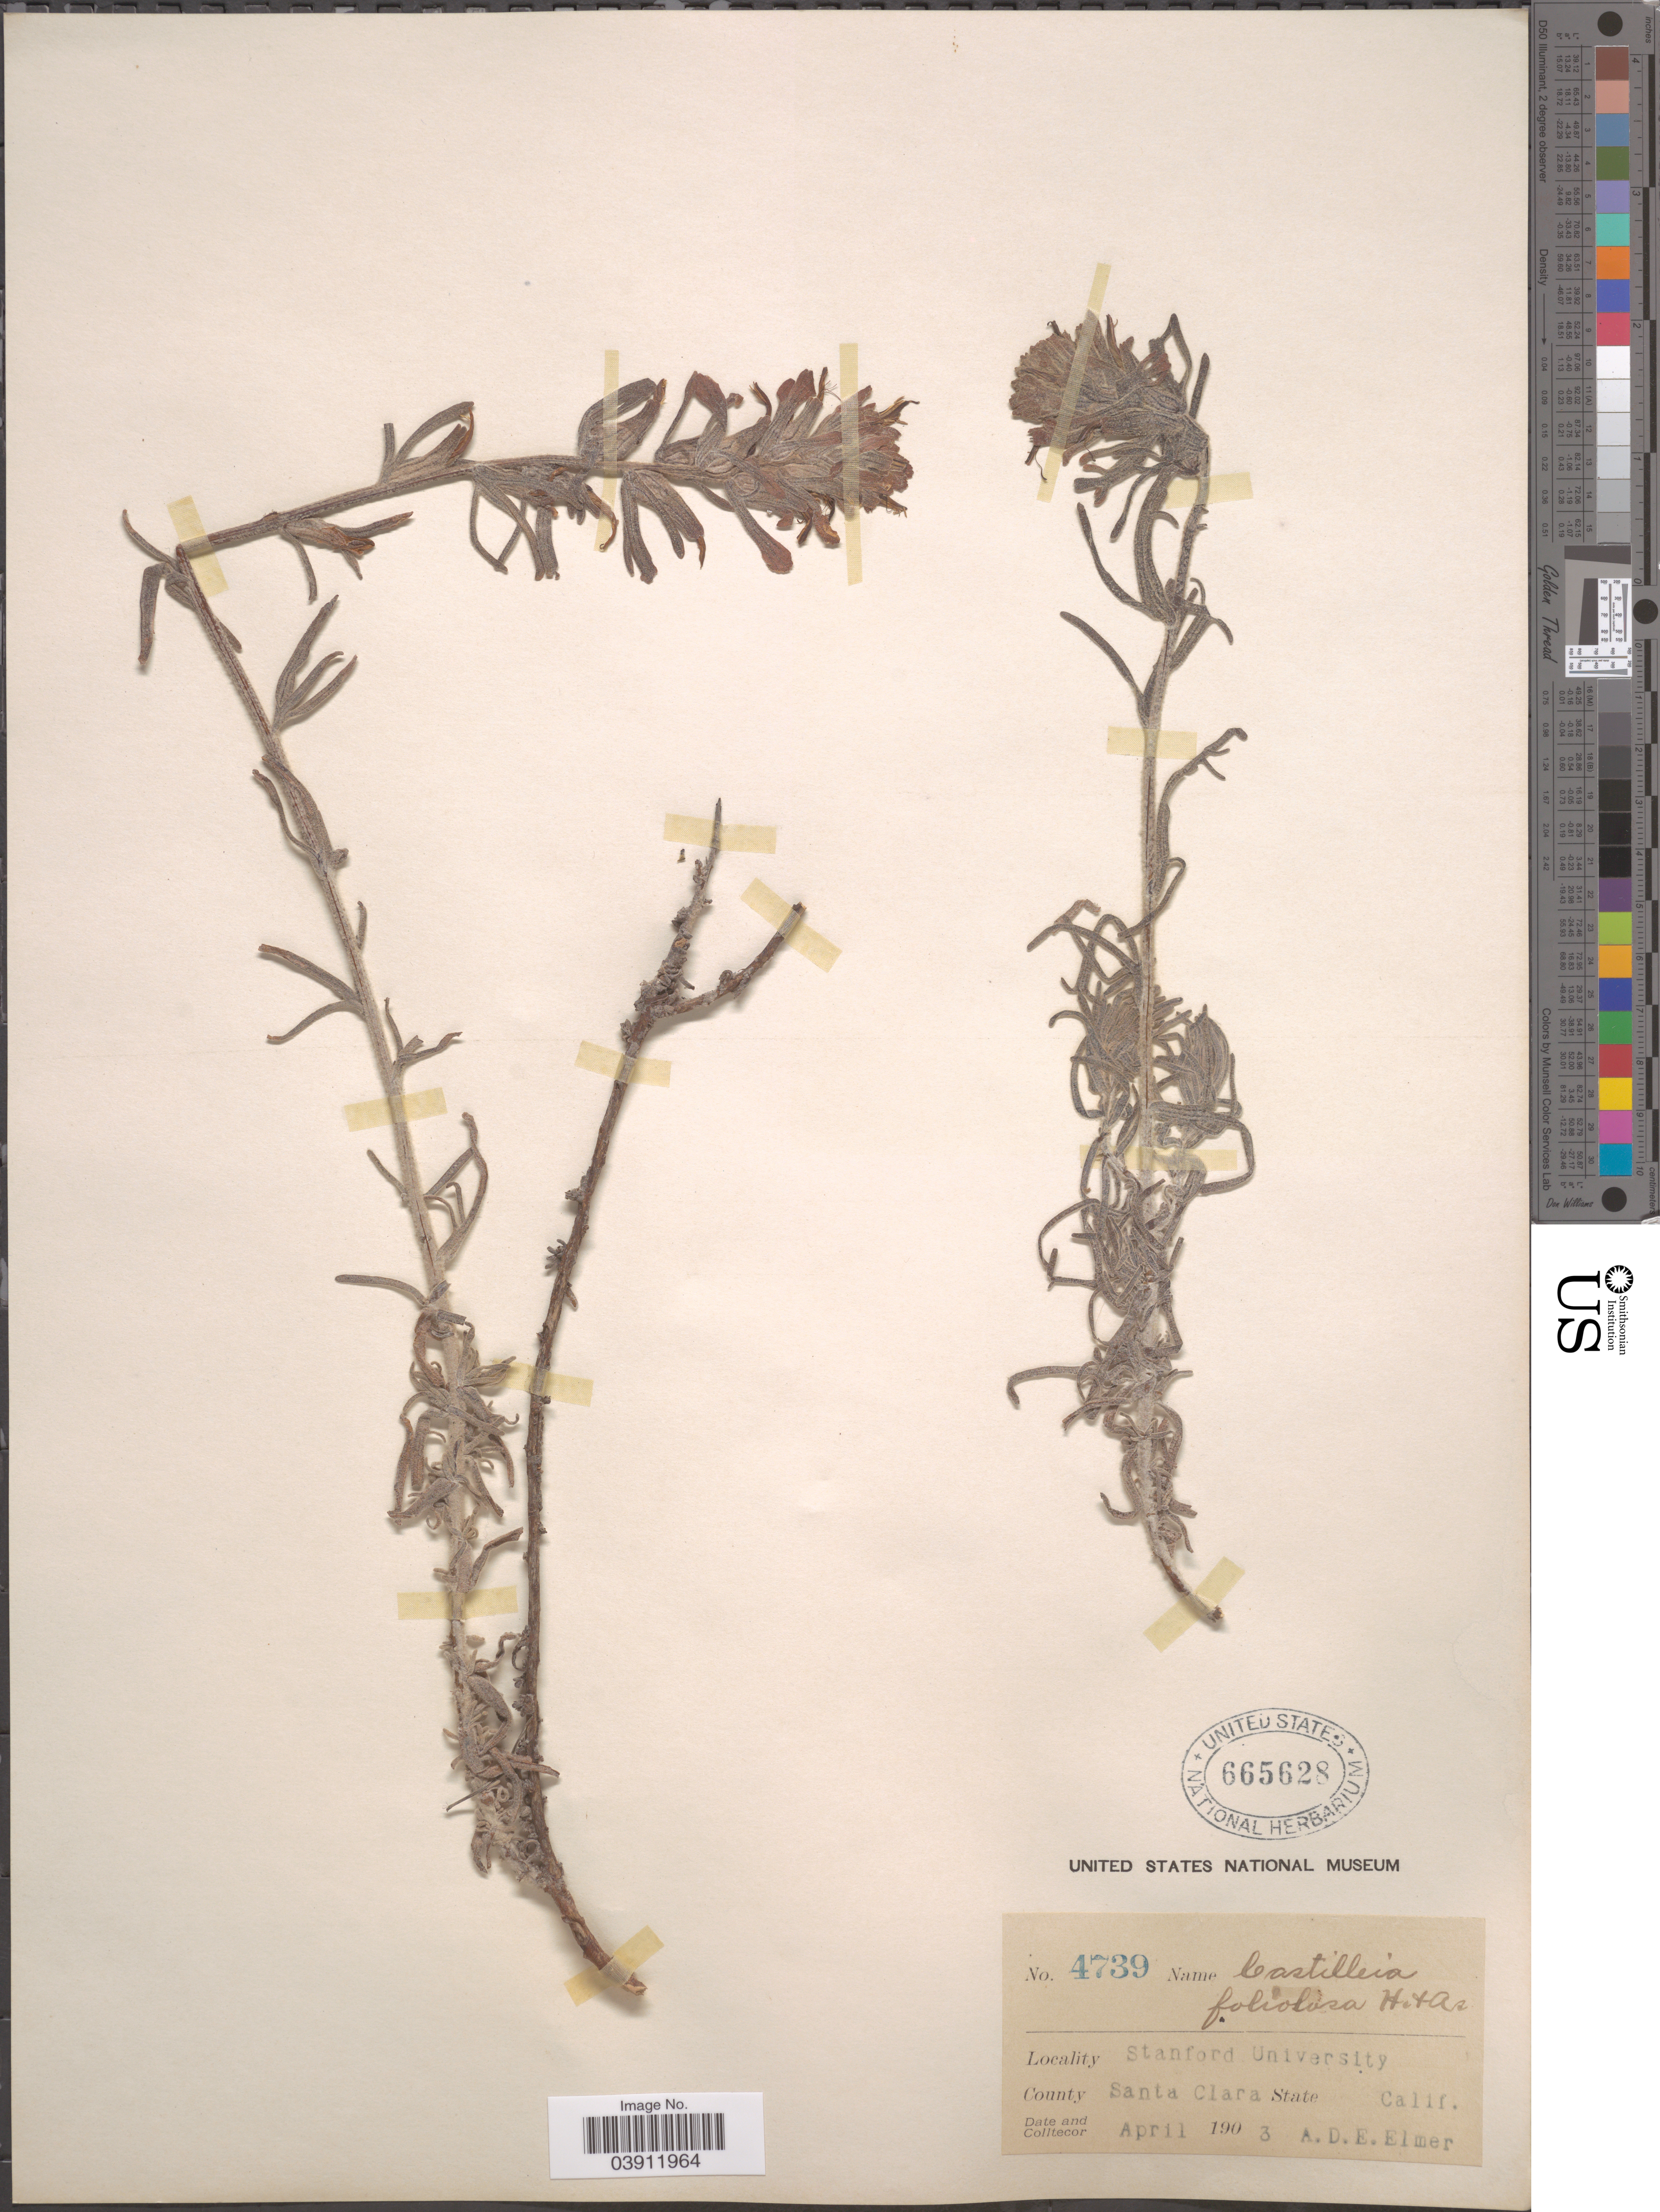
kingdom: Plantae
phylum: Tracheophyta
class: Magnoliopsida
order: Lamiales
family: Orobanchaceae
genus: Castilleja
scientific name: Castilleja foliolosa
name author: Hook. f.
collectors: A. D. E. Elmer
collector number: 4739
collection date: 1903-04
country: United States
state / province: California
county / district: Santa Clara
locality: Stanford University. County Santa Clara.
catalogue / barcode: US 665628